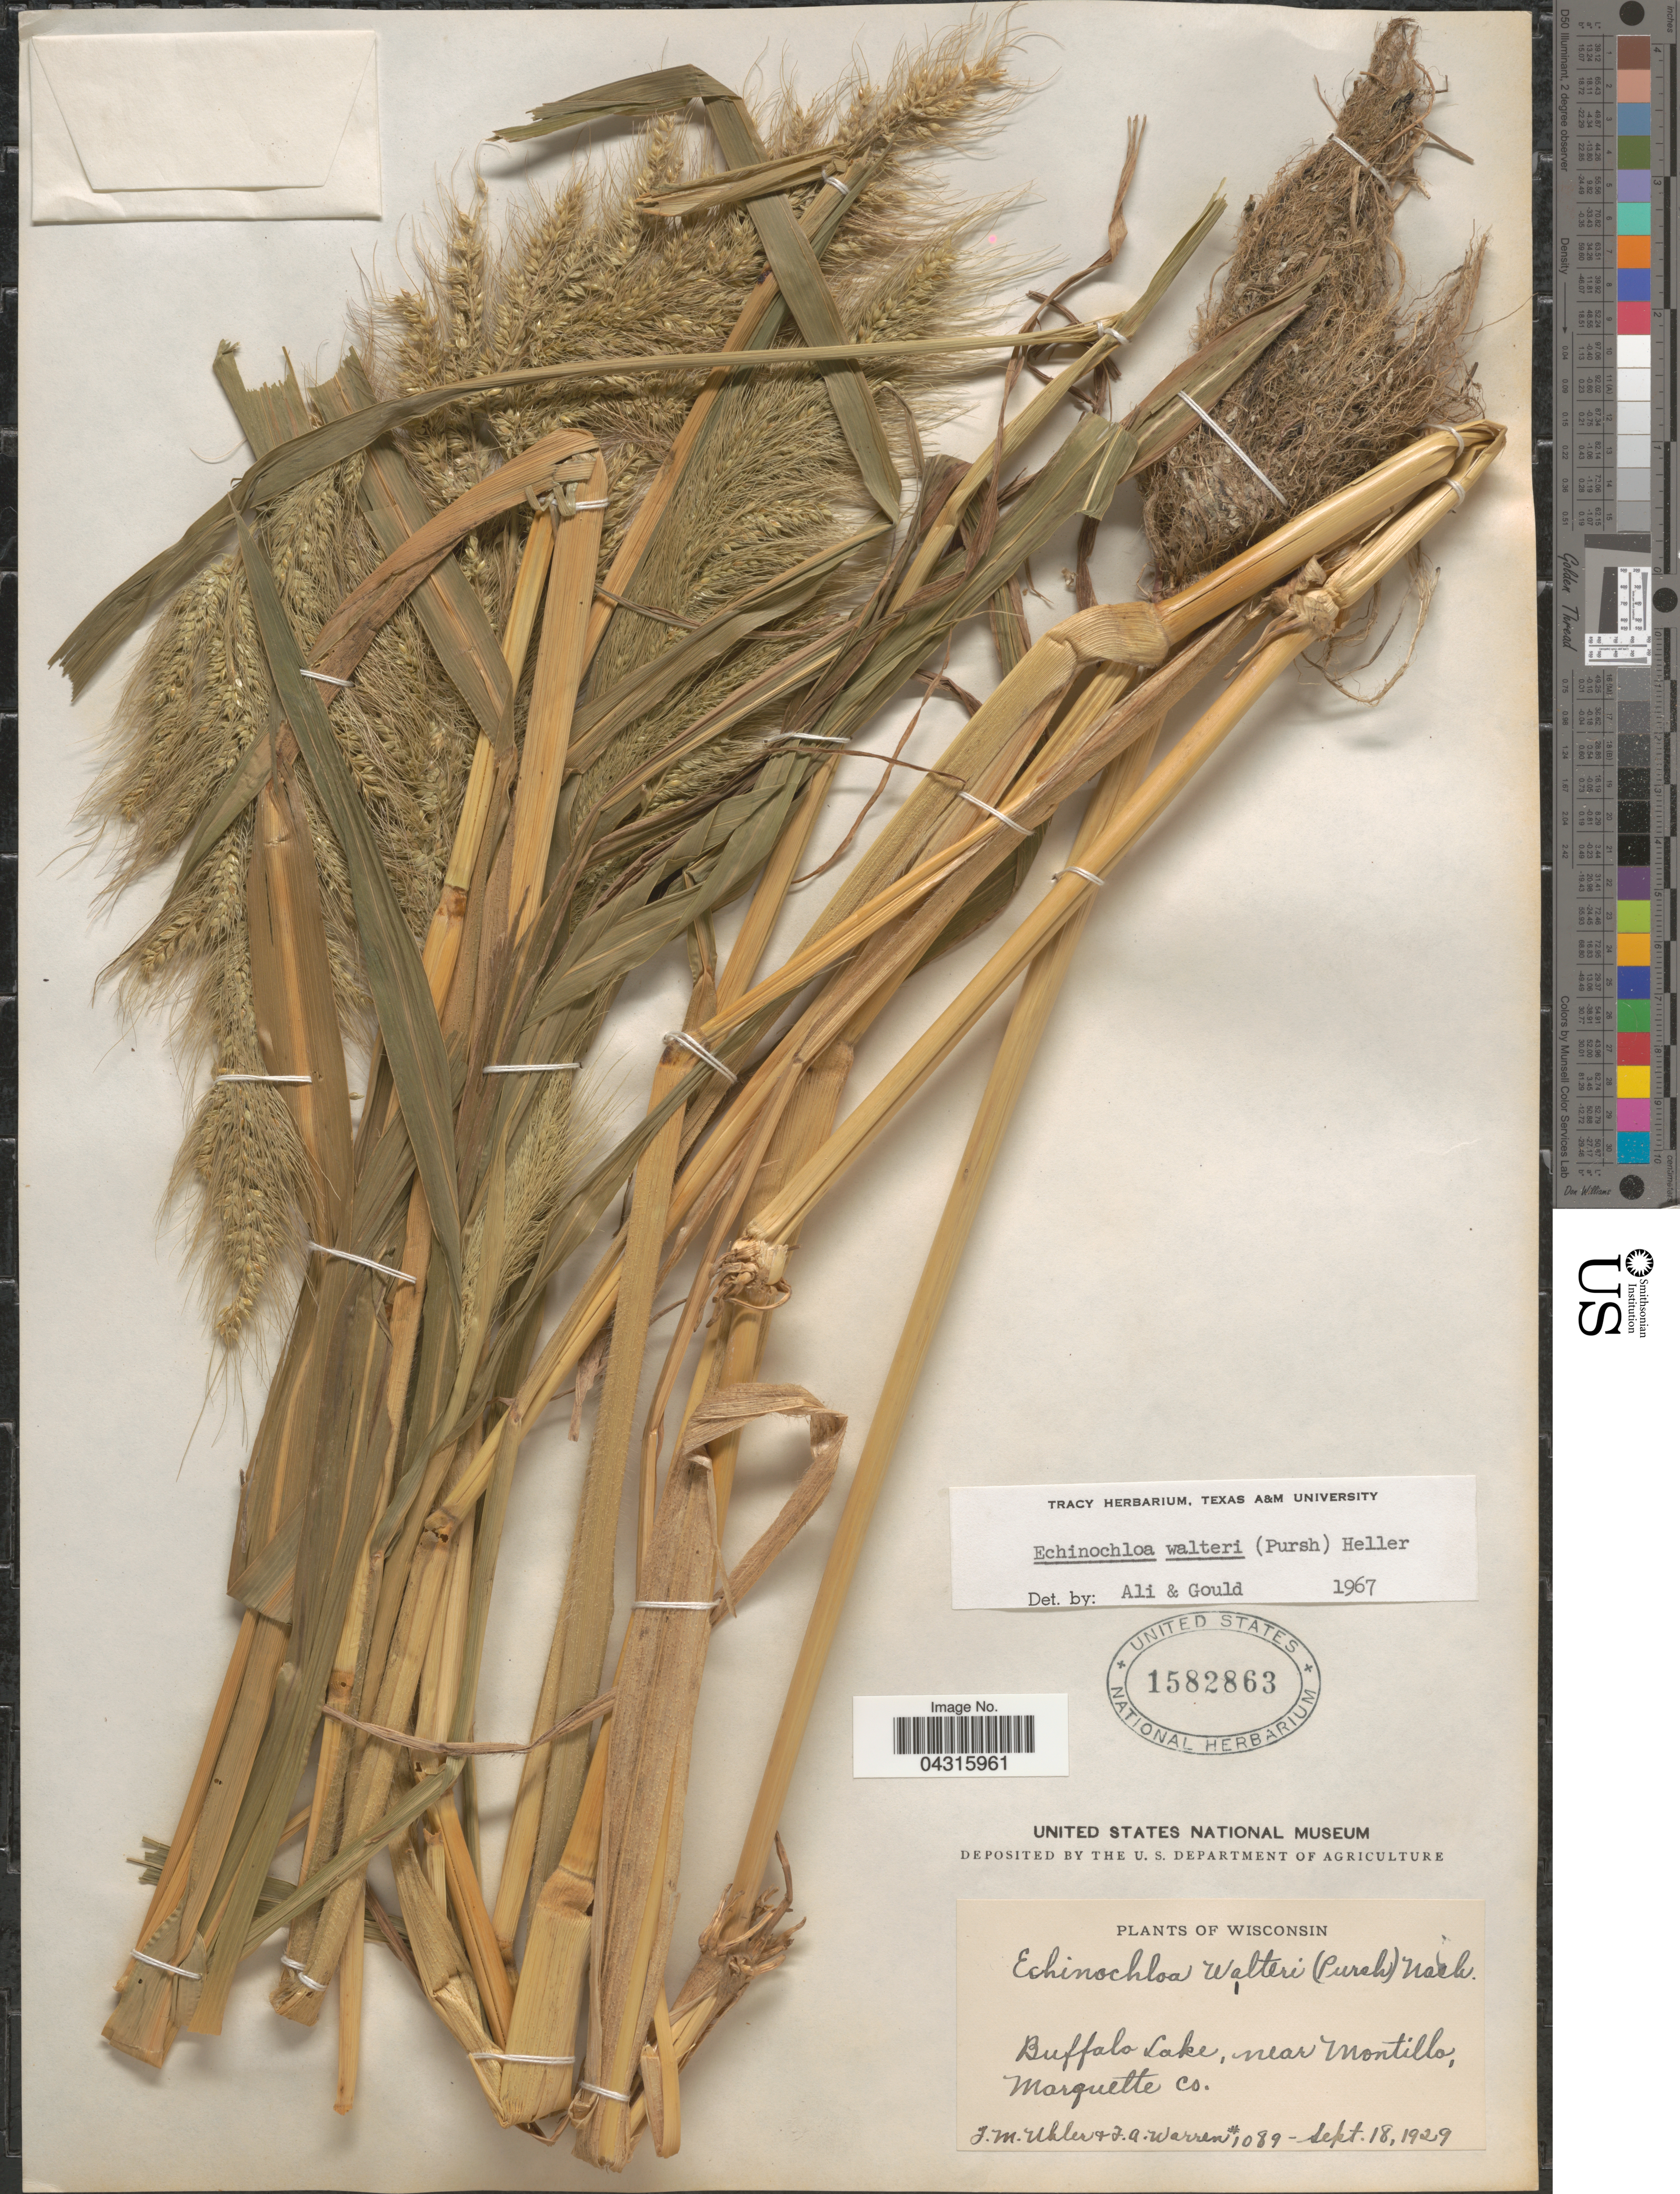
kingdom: Plantae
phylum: Tracheophyta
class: Liliopsida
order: Poales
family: Poaceae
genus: Echinochloa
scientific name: Echinochloa walteri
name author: (Pursh) A. Heller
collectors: F. M. Uhler & F. Warren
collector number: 1089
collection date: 1929-09-18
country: United States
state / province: Wisconsin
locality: Buffalo Lake, near Montilla, Marguette Co.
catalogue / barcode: US 1582863